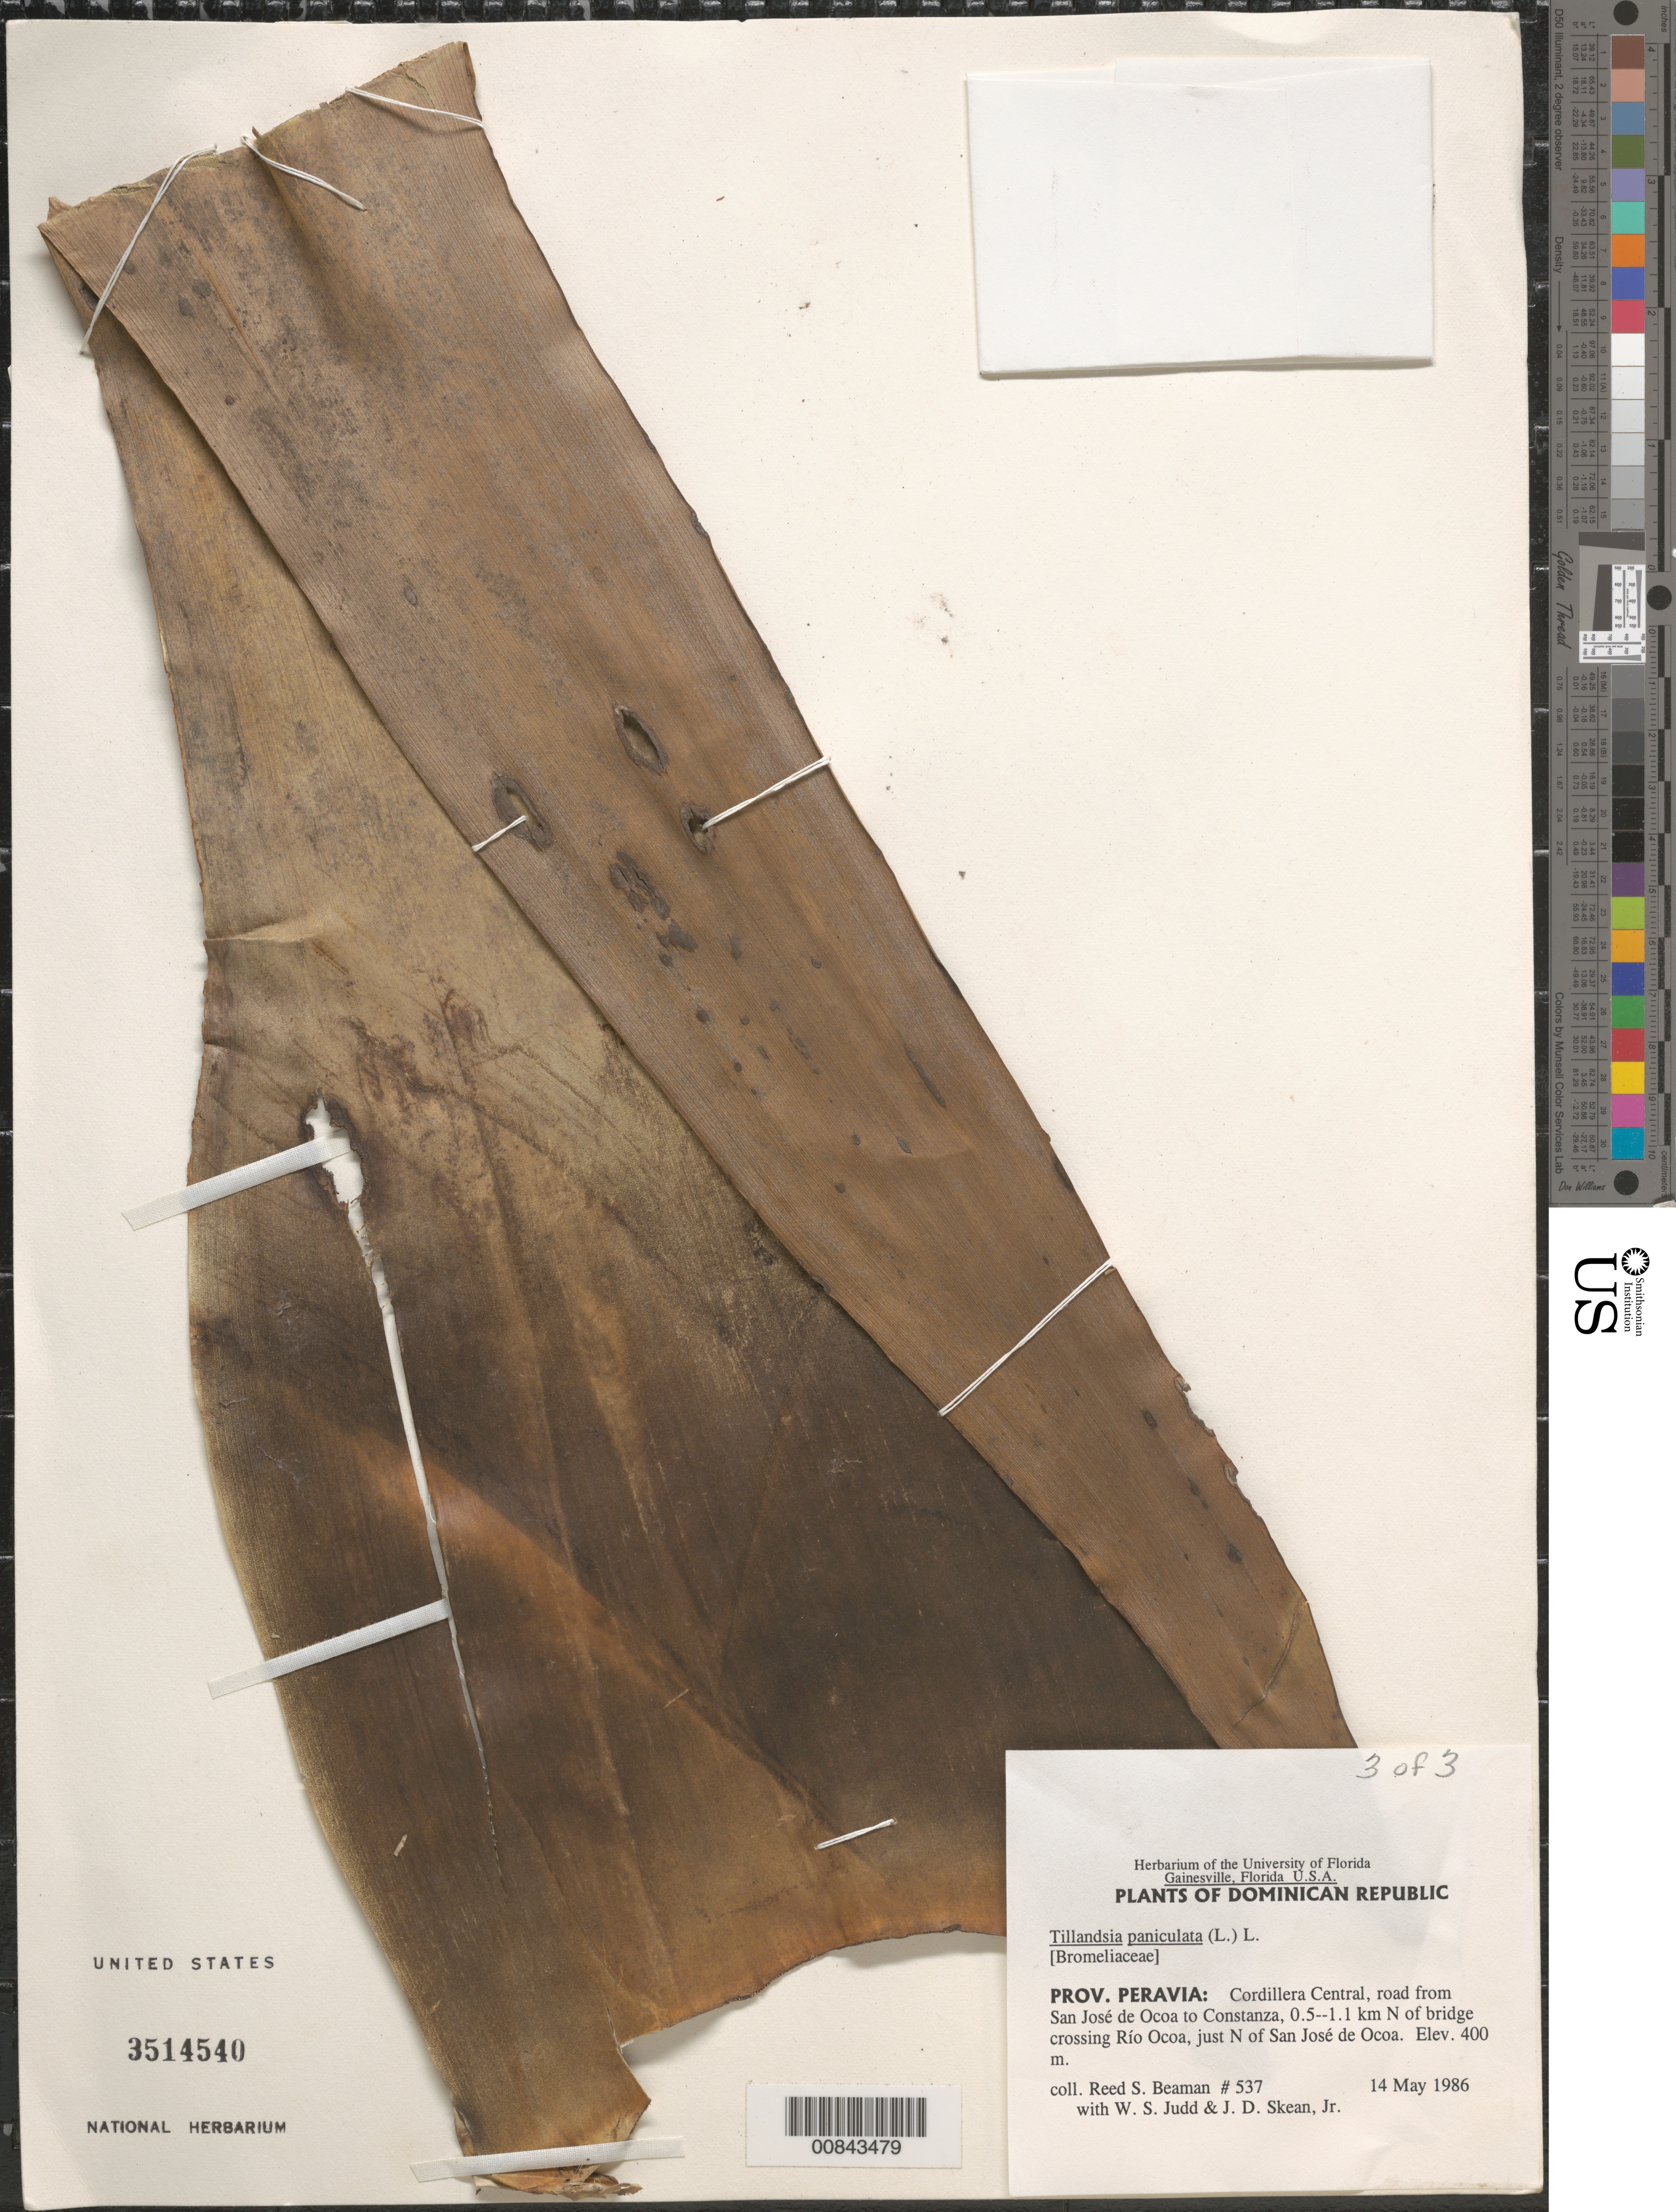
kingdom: Plantae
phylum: Tracheophyta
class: Liliopsida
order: Poales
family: Bromeliaceae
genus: Tillandsia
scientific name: Tillandsia paniculata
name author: (L.) L.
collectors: R. S. Beaman, W. S. Judd & J. D. Skean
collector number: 537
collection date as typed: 14 May 1986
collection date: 1986-05-14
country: Dominican Republic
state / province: Peravia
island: Hispaniola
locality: Cordillera Central, road from San José de Ocoa to Constanza, ) 0.5-1.1 km N of bridge crossing Río Ocoa, just N of San José de Ocoa.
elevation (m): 400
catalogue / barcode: US 3514540